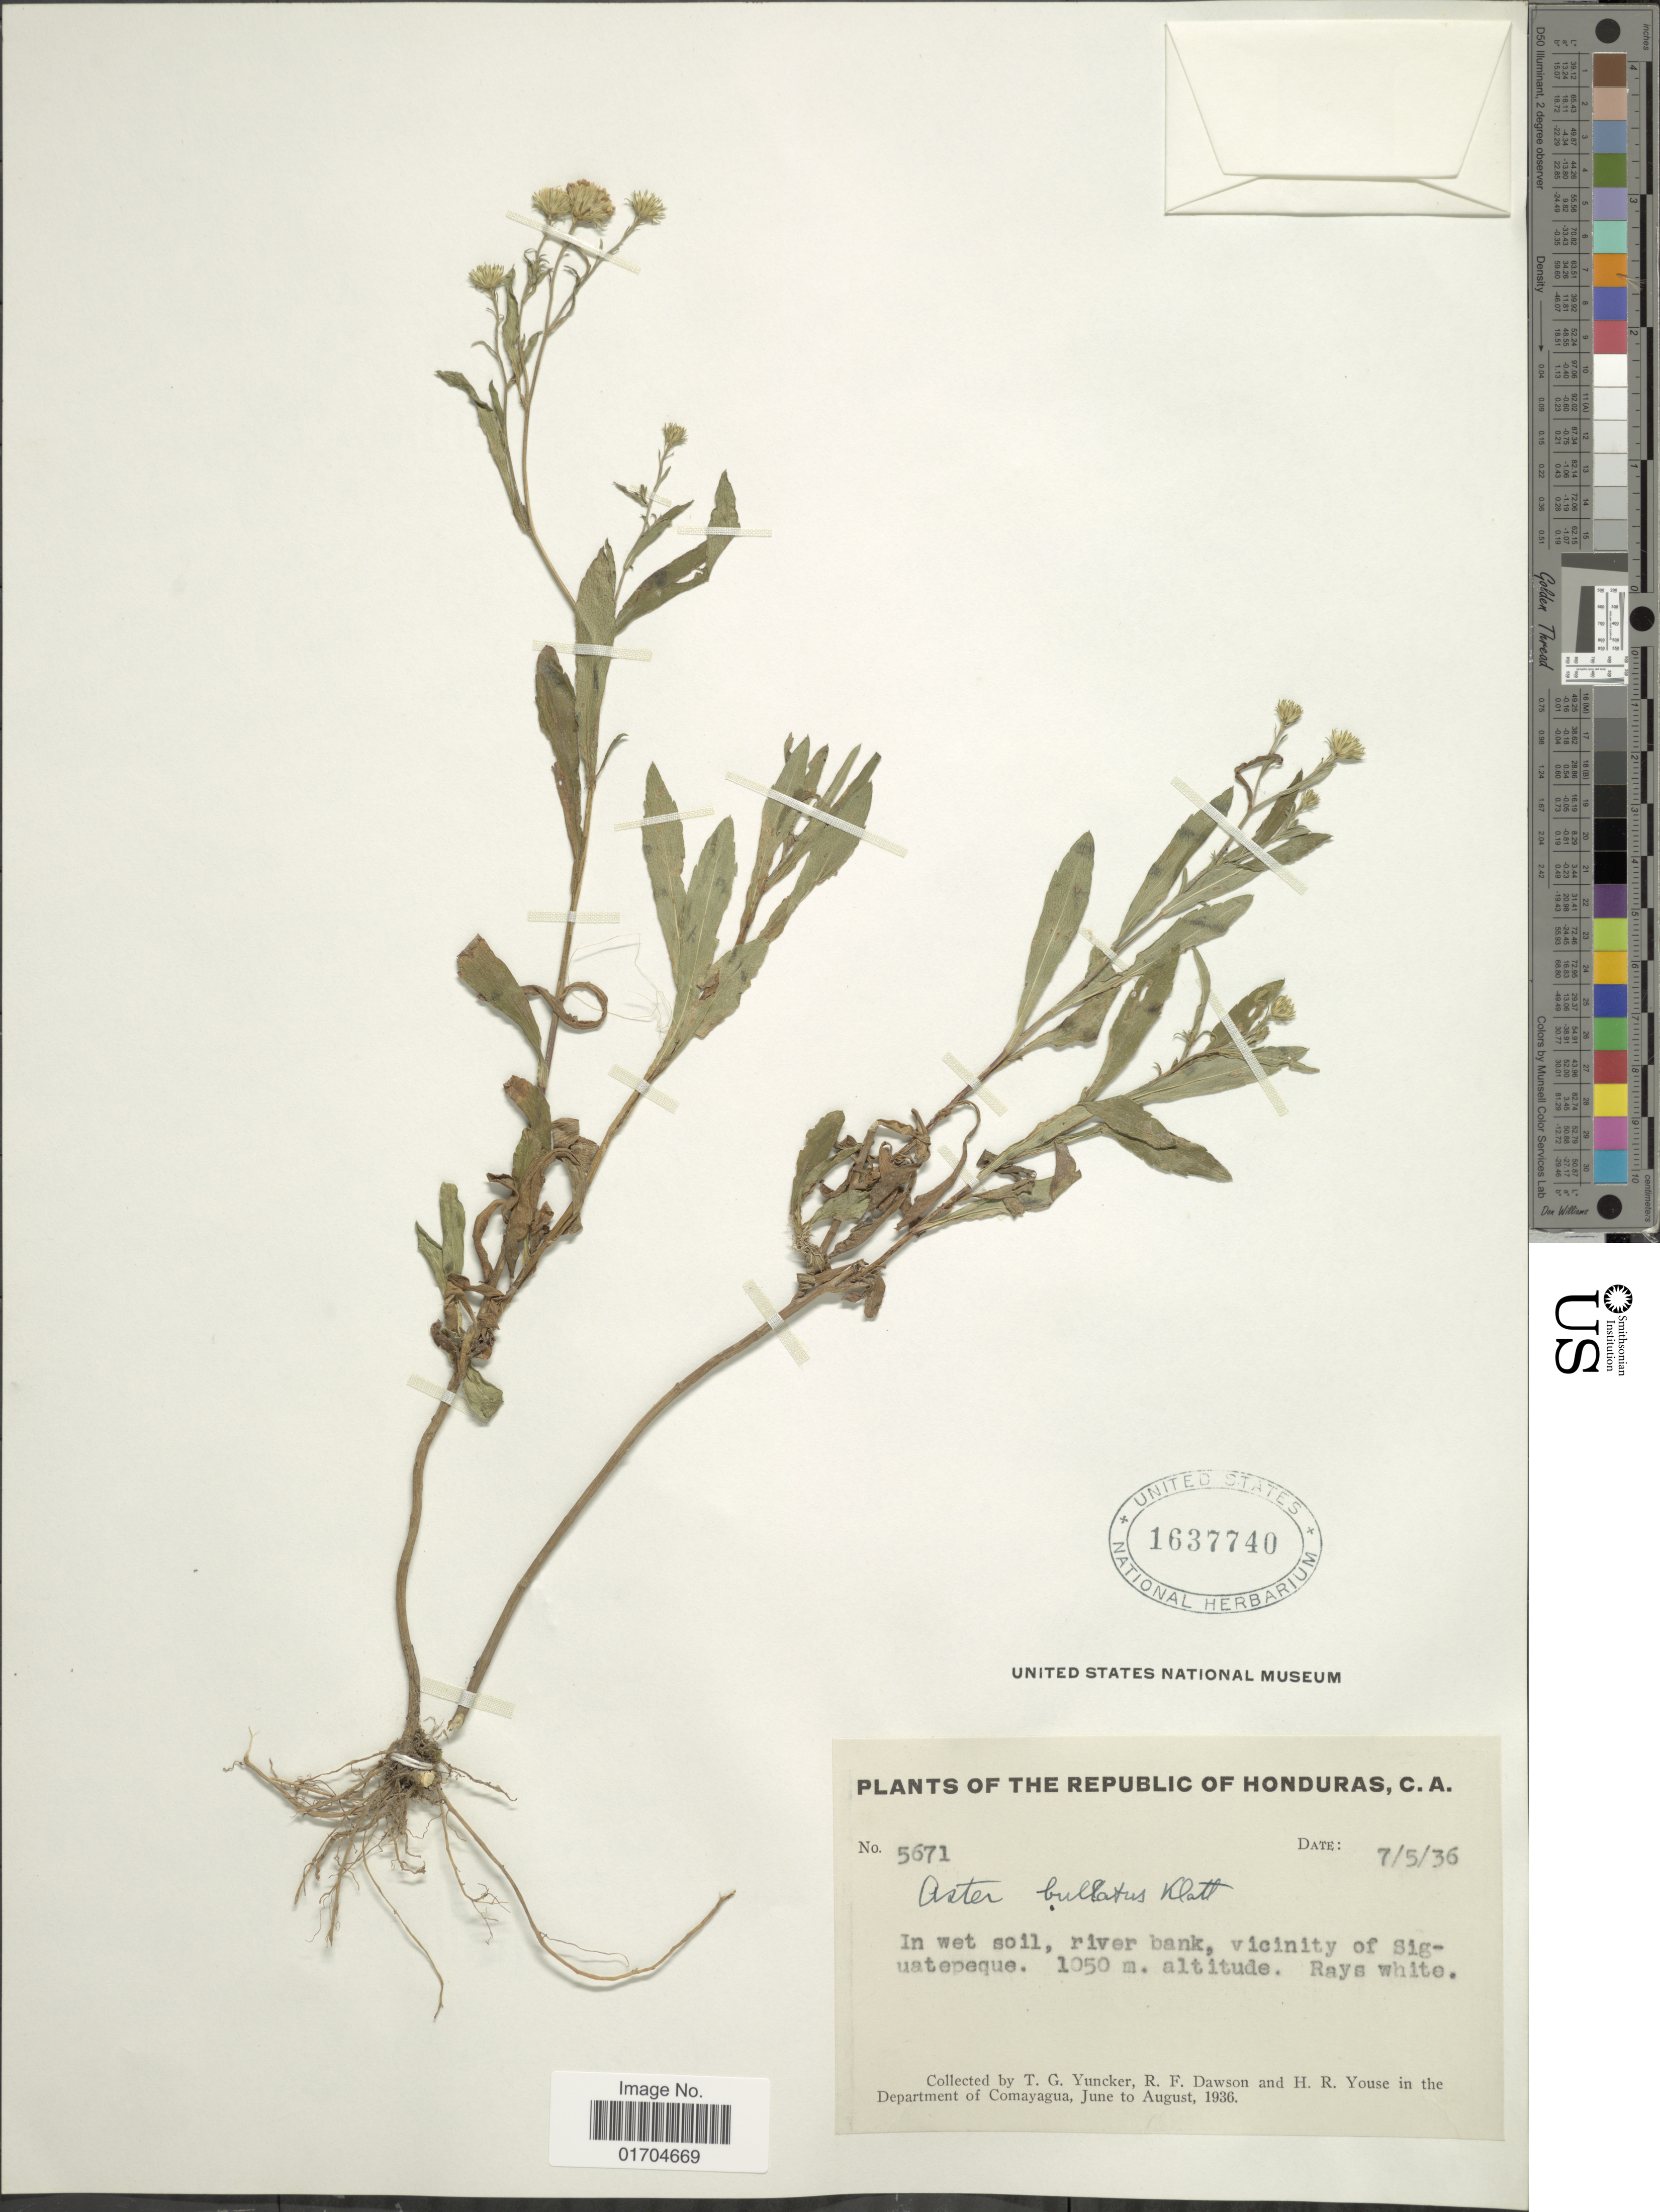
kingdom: Plantae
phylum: Tracheophyta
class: Magnoliopsida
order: Asterales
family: Asteraceae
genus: Symphyotrichum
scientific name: Symphyotrichum bullatum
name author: (Klatt) G.L. Nesom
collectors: T. G. Yuncker, R. F. Dawson & H. Youse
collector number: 5671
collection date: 1936-05-07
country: Honduras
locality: The Republic of Honduras, C.A. Vicinity of Siguatepeque.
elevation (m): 1050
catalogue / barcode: US 1637740